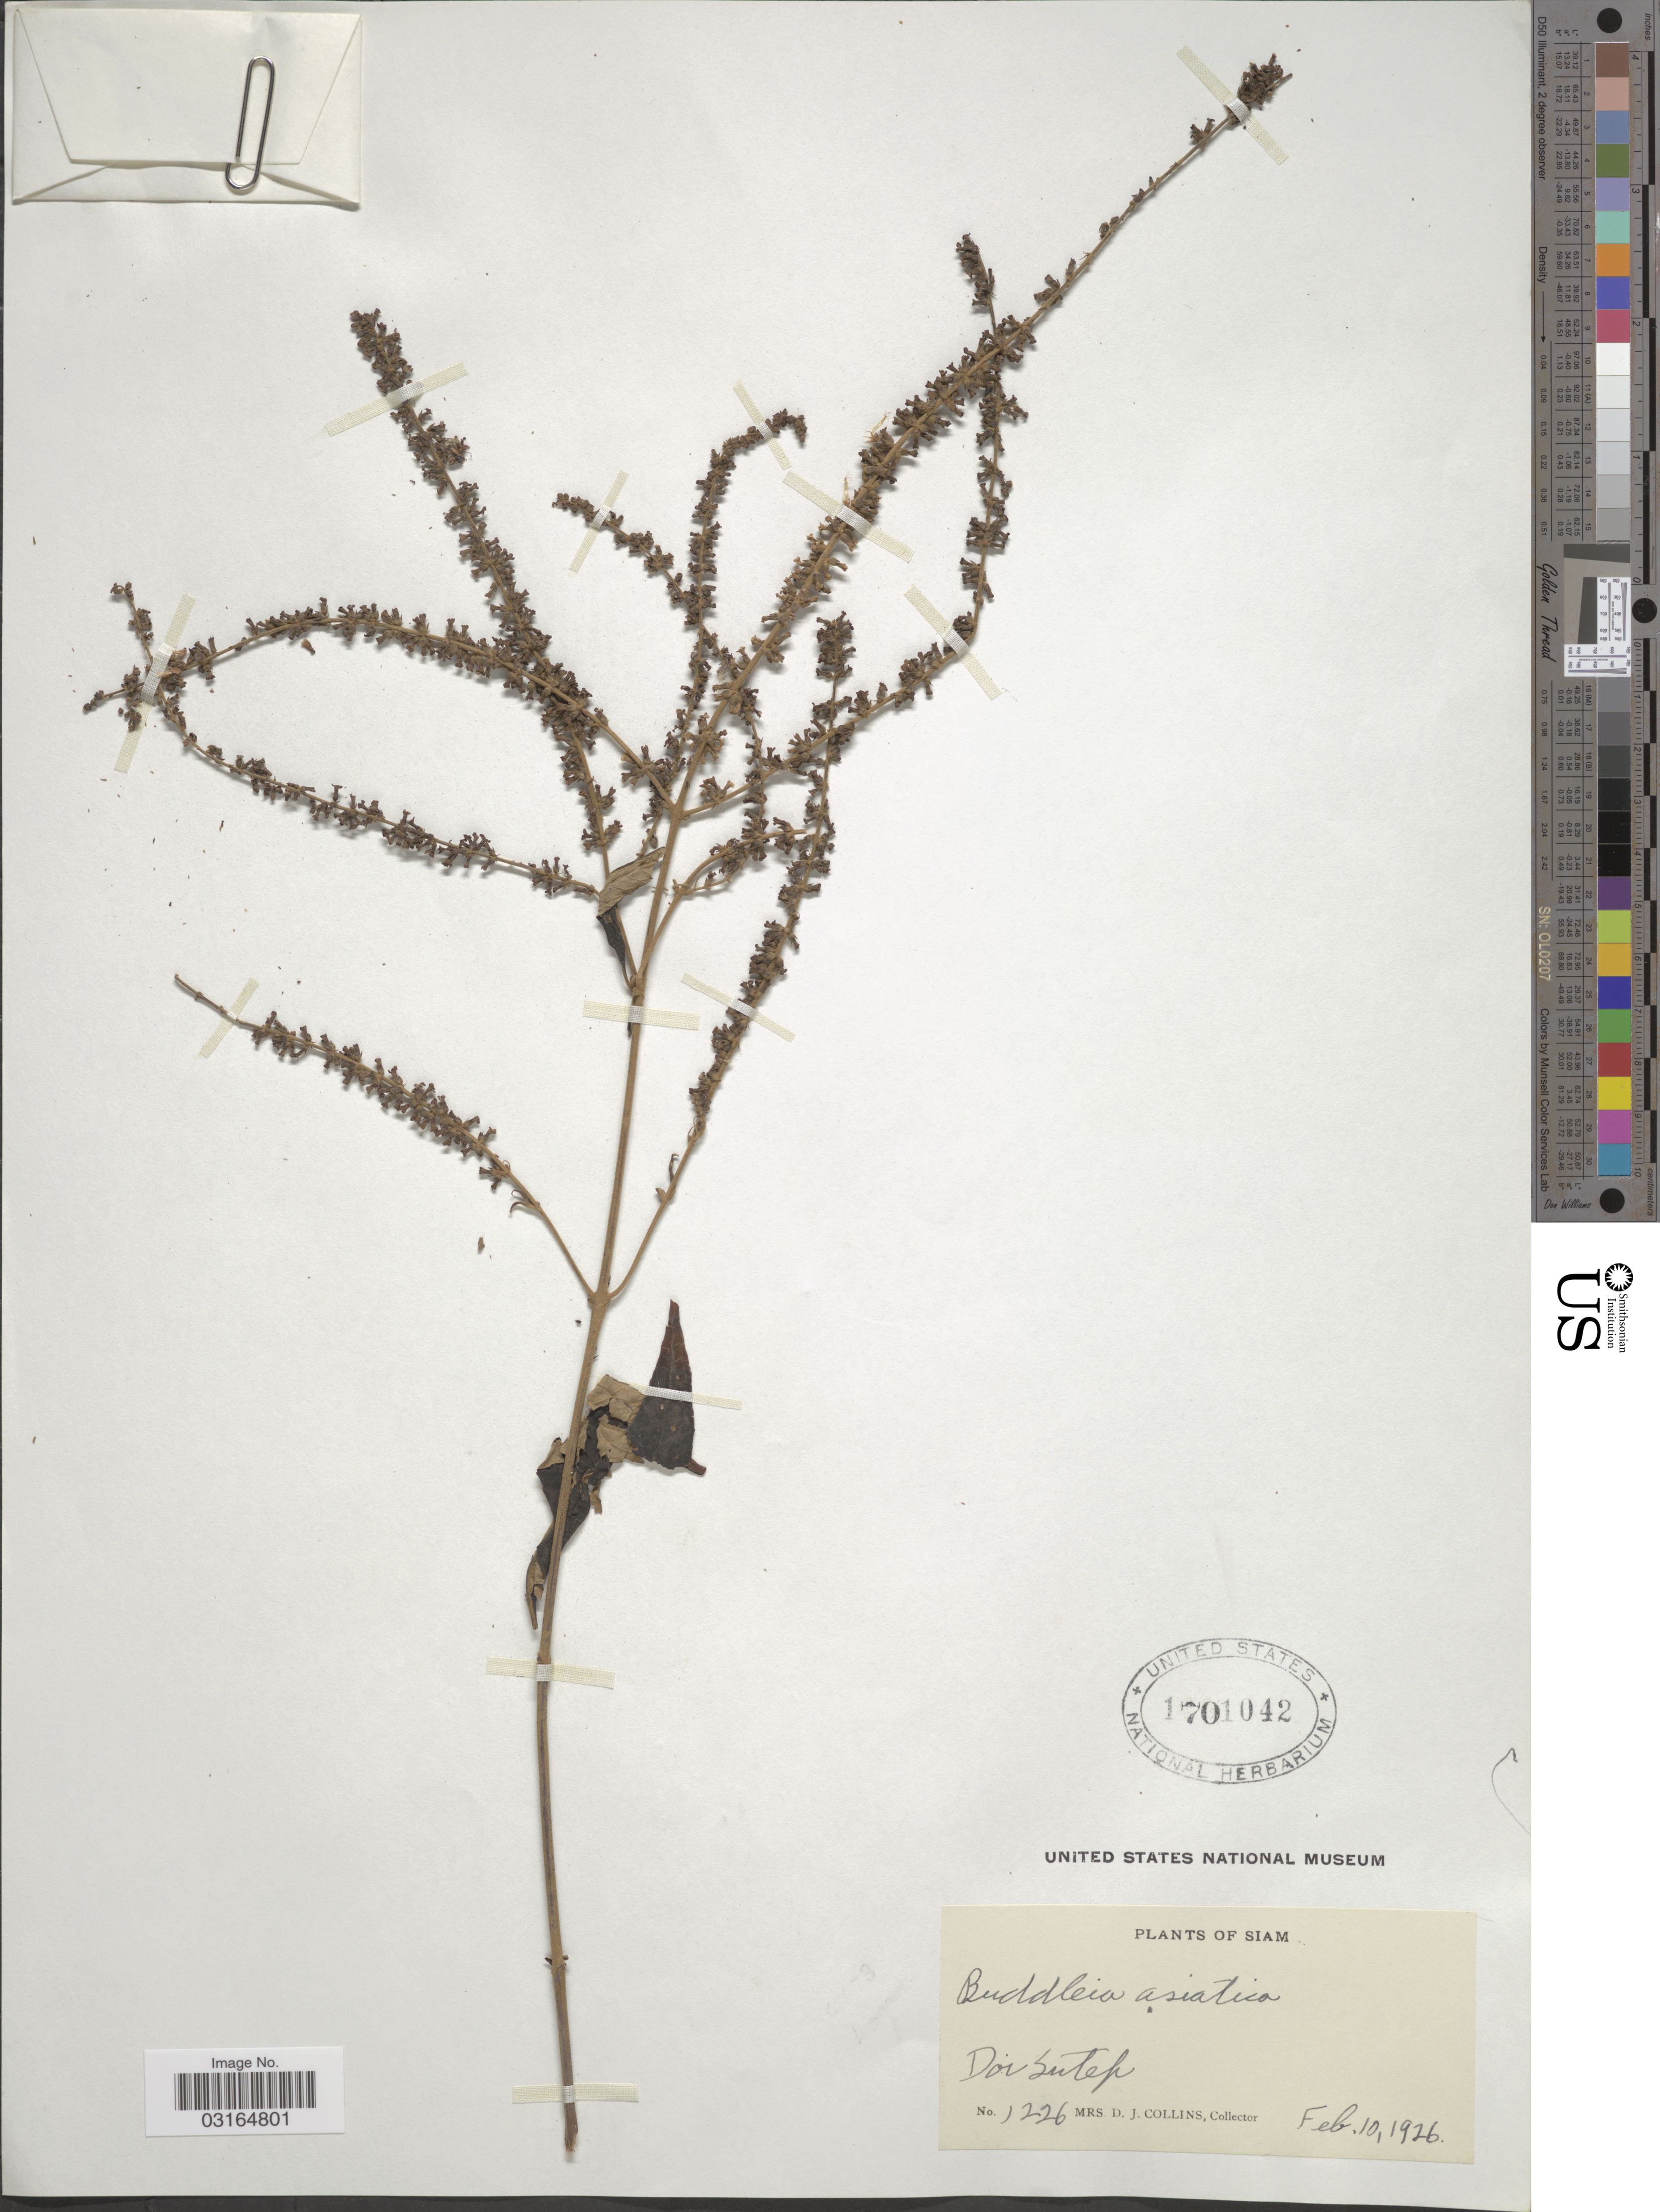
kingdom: Plantae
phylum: Tracheophyta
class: Magnoliopsida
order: Lamiales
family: Scrophulariaceae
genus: Buddleja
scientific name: Buddleja asiatica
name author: Lour.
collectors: Mrs. D. J. Collins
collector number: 1226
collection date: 1926-02-10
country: Thailand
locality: Siam. Doi Sutep.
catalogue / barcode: US 1701042